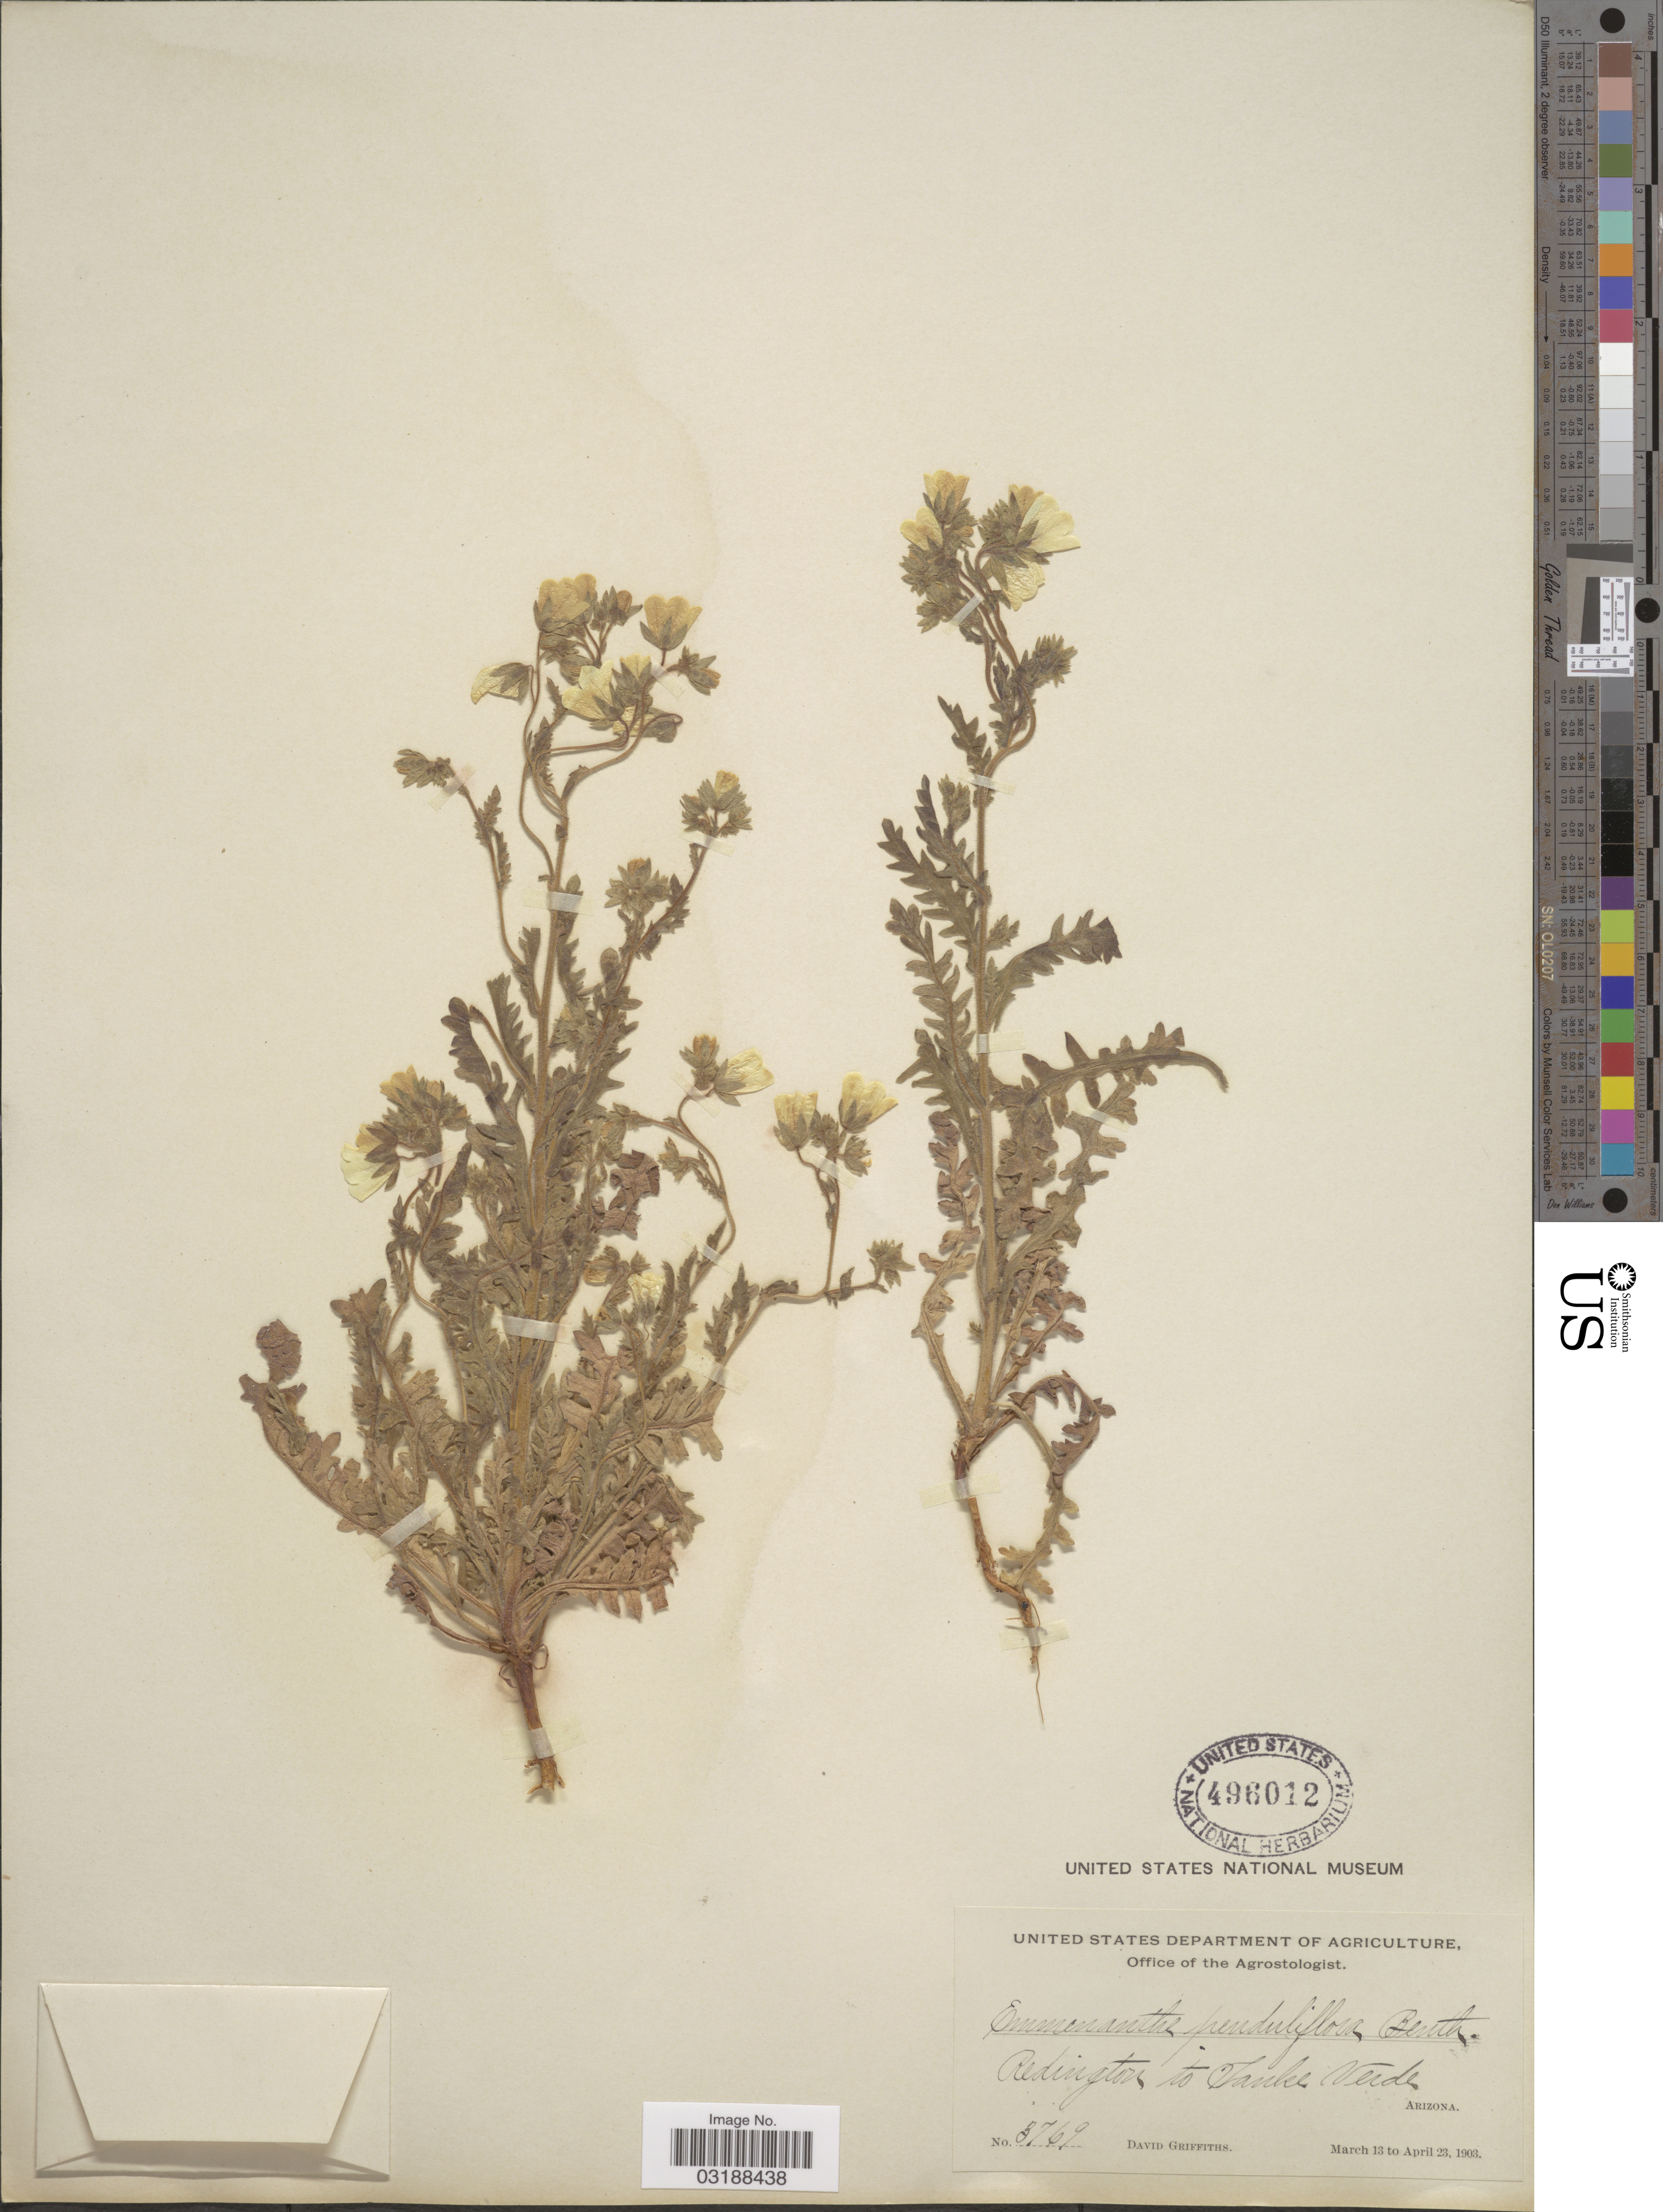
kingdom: Plantae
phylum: Tracheophyta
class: Magnoliopsida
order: Boraginales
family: Hydrophyllaceae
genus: Emmenanthe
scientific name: Emmenanthe penduliflora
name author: Benth.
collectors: D. Griffiths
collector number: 3769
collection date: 1903-03-13/1903-04-23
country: United States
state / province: Arizona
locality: Redington to Tanke Verde.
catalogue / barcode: US 496012